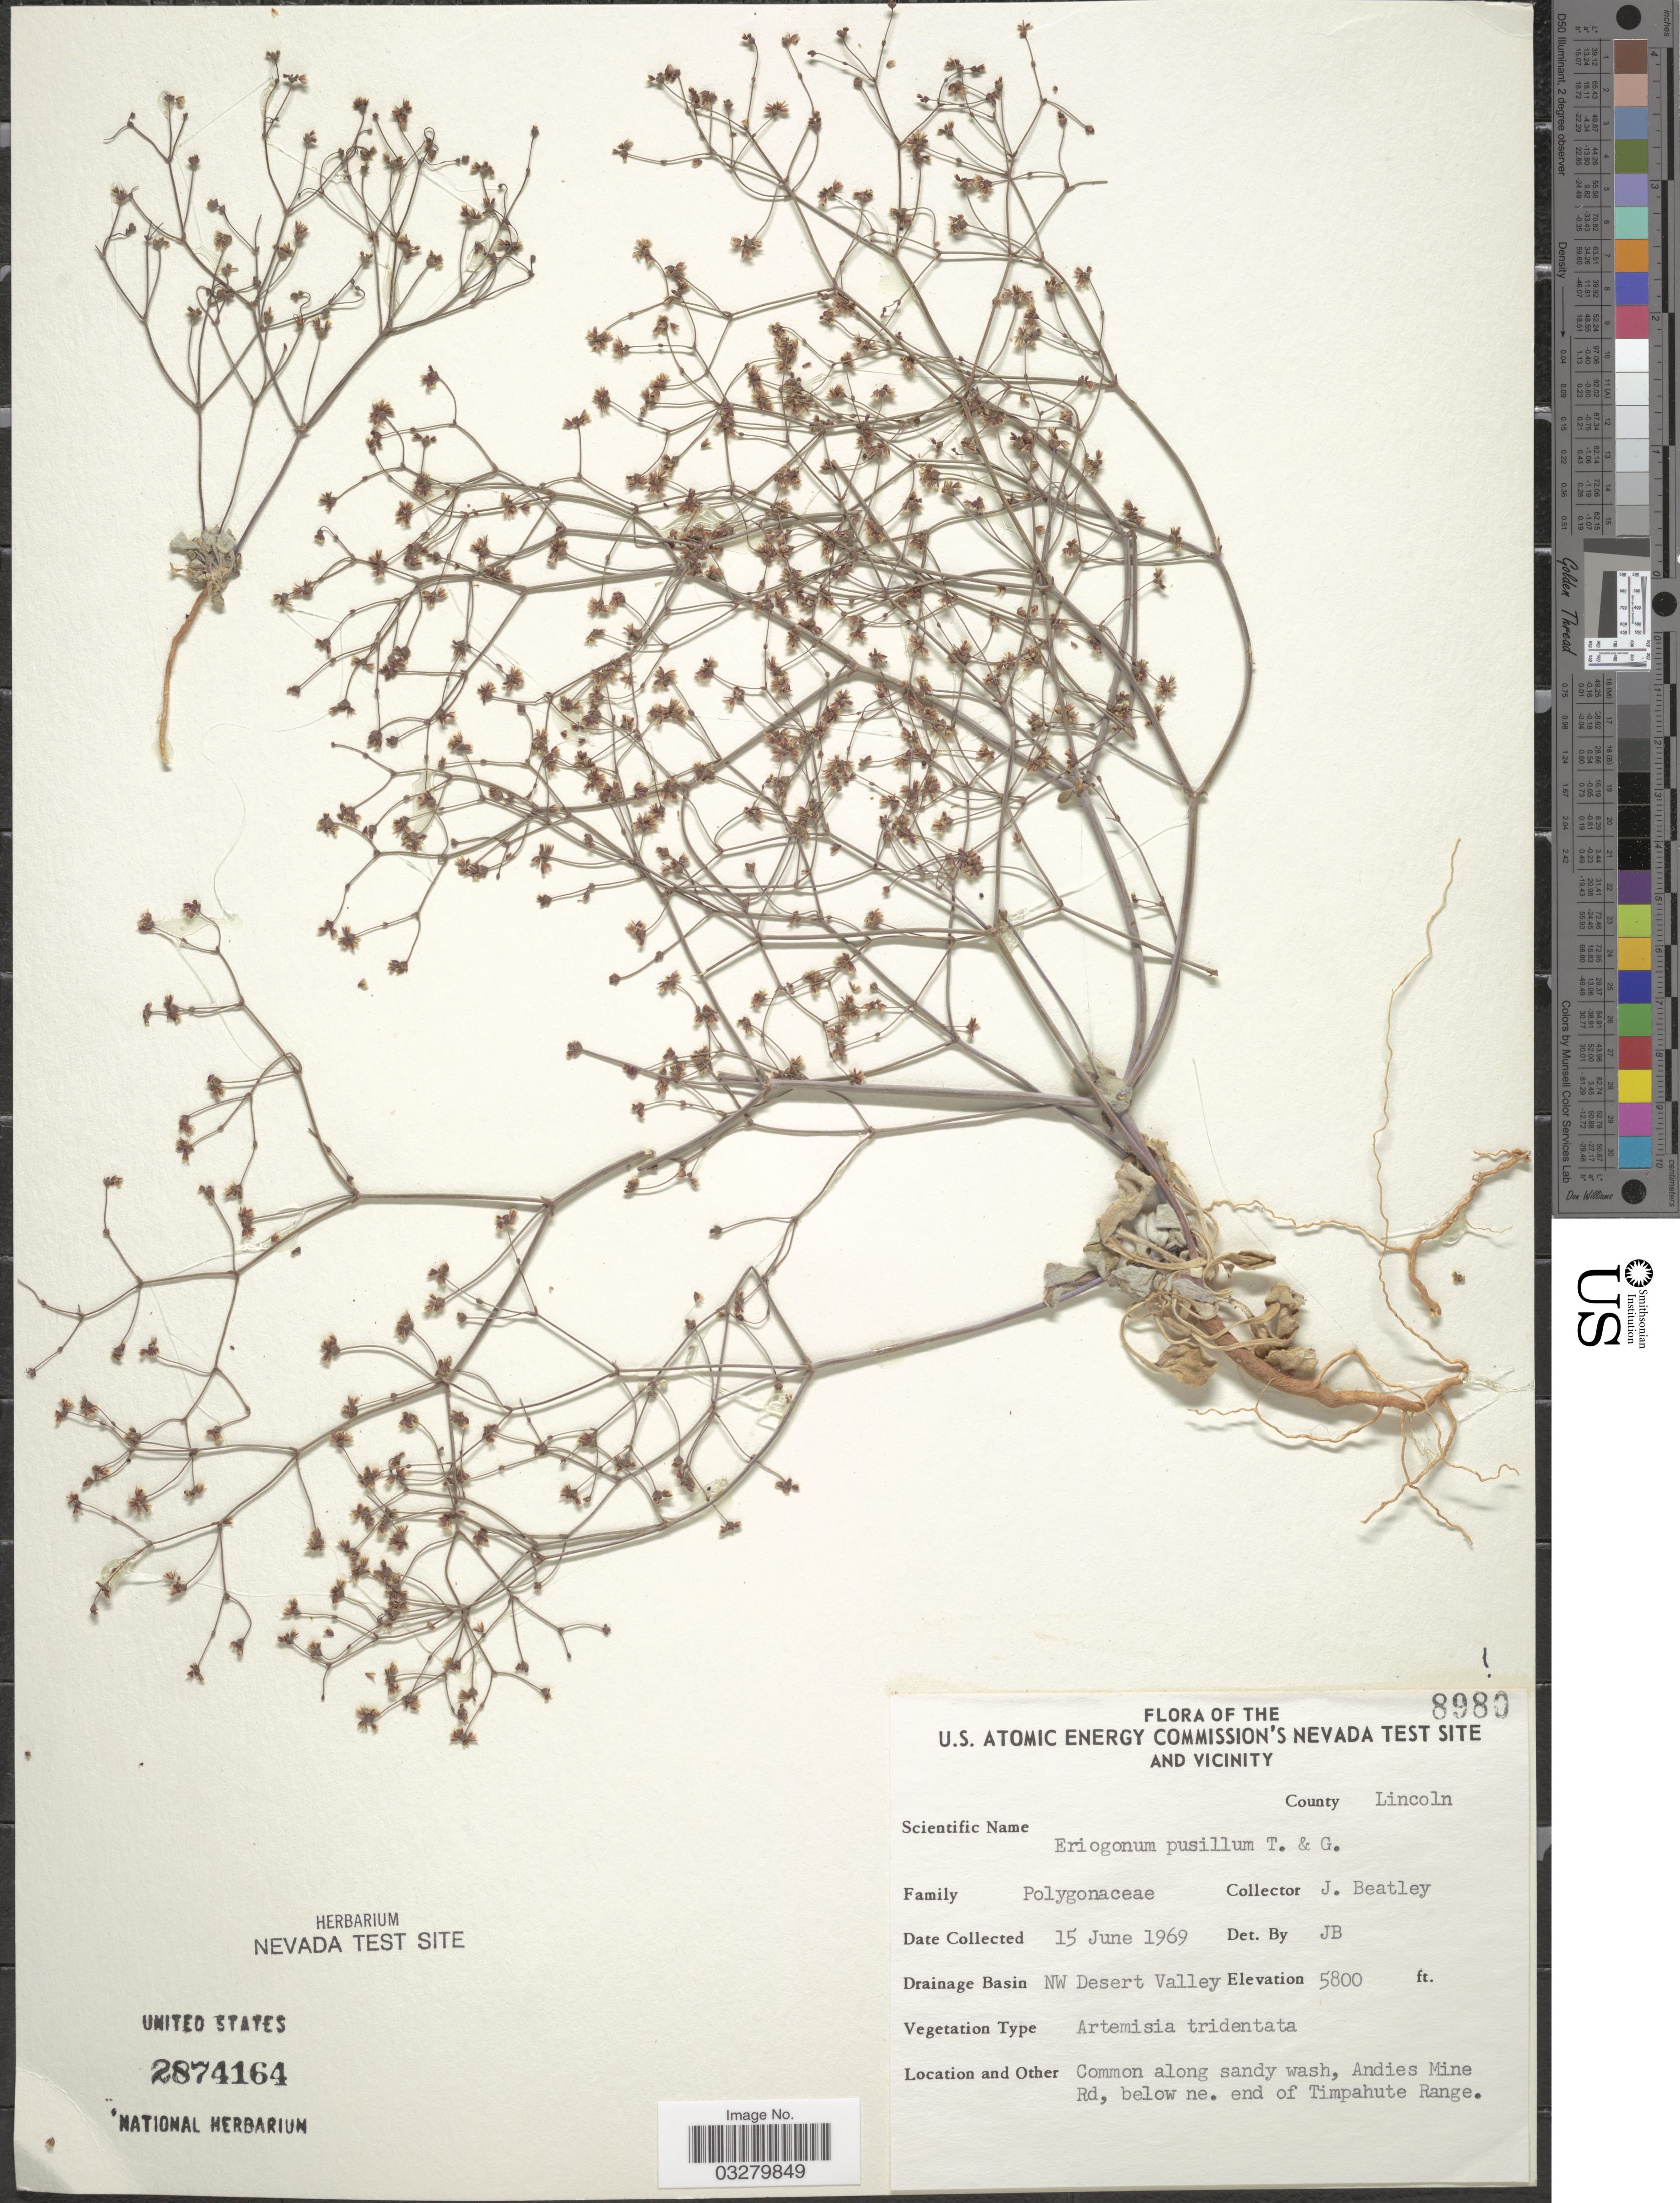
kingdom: Plantae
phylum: Tracheophyta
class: Magnoliopsida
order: Caryophyllales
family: Polygonaceae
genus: Eriogonum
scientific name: Eriogonum pusillum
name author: Torr. & A. Gray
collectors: J. C. Beatley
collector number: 8980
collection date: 1969-06-15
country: United States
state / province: Nevada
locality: U.S. Atomic Energy Commission's Nevada Test Site and Vicinity. County Lincoln. Drainage Basin NW Desert Valley. Common along sandy wash, Andies Mine Rd. below ne. end of Timpahute Range.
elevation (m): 1768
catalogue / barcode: US 2874164